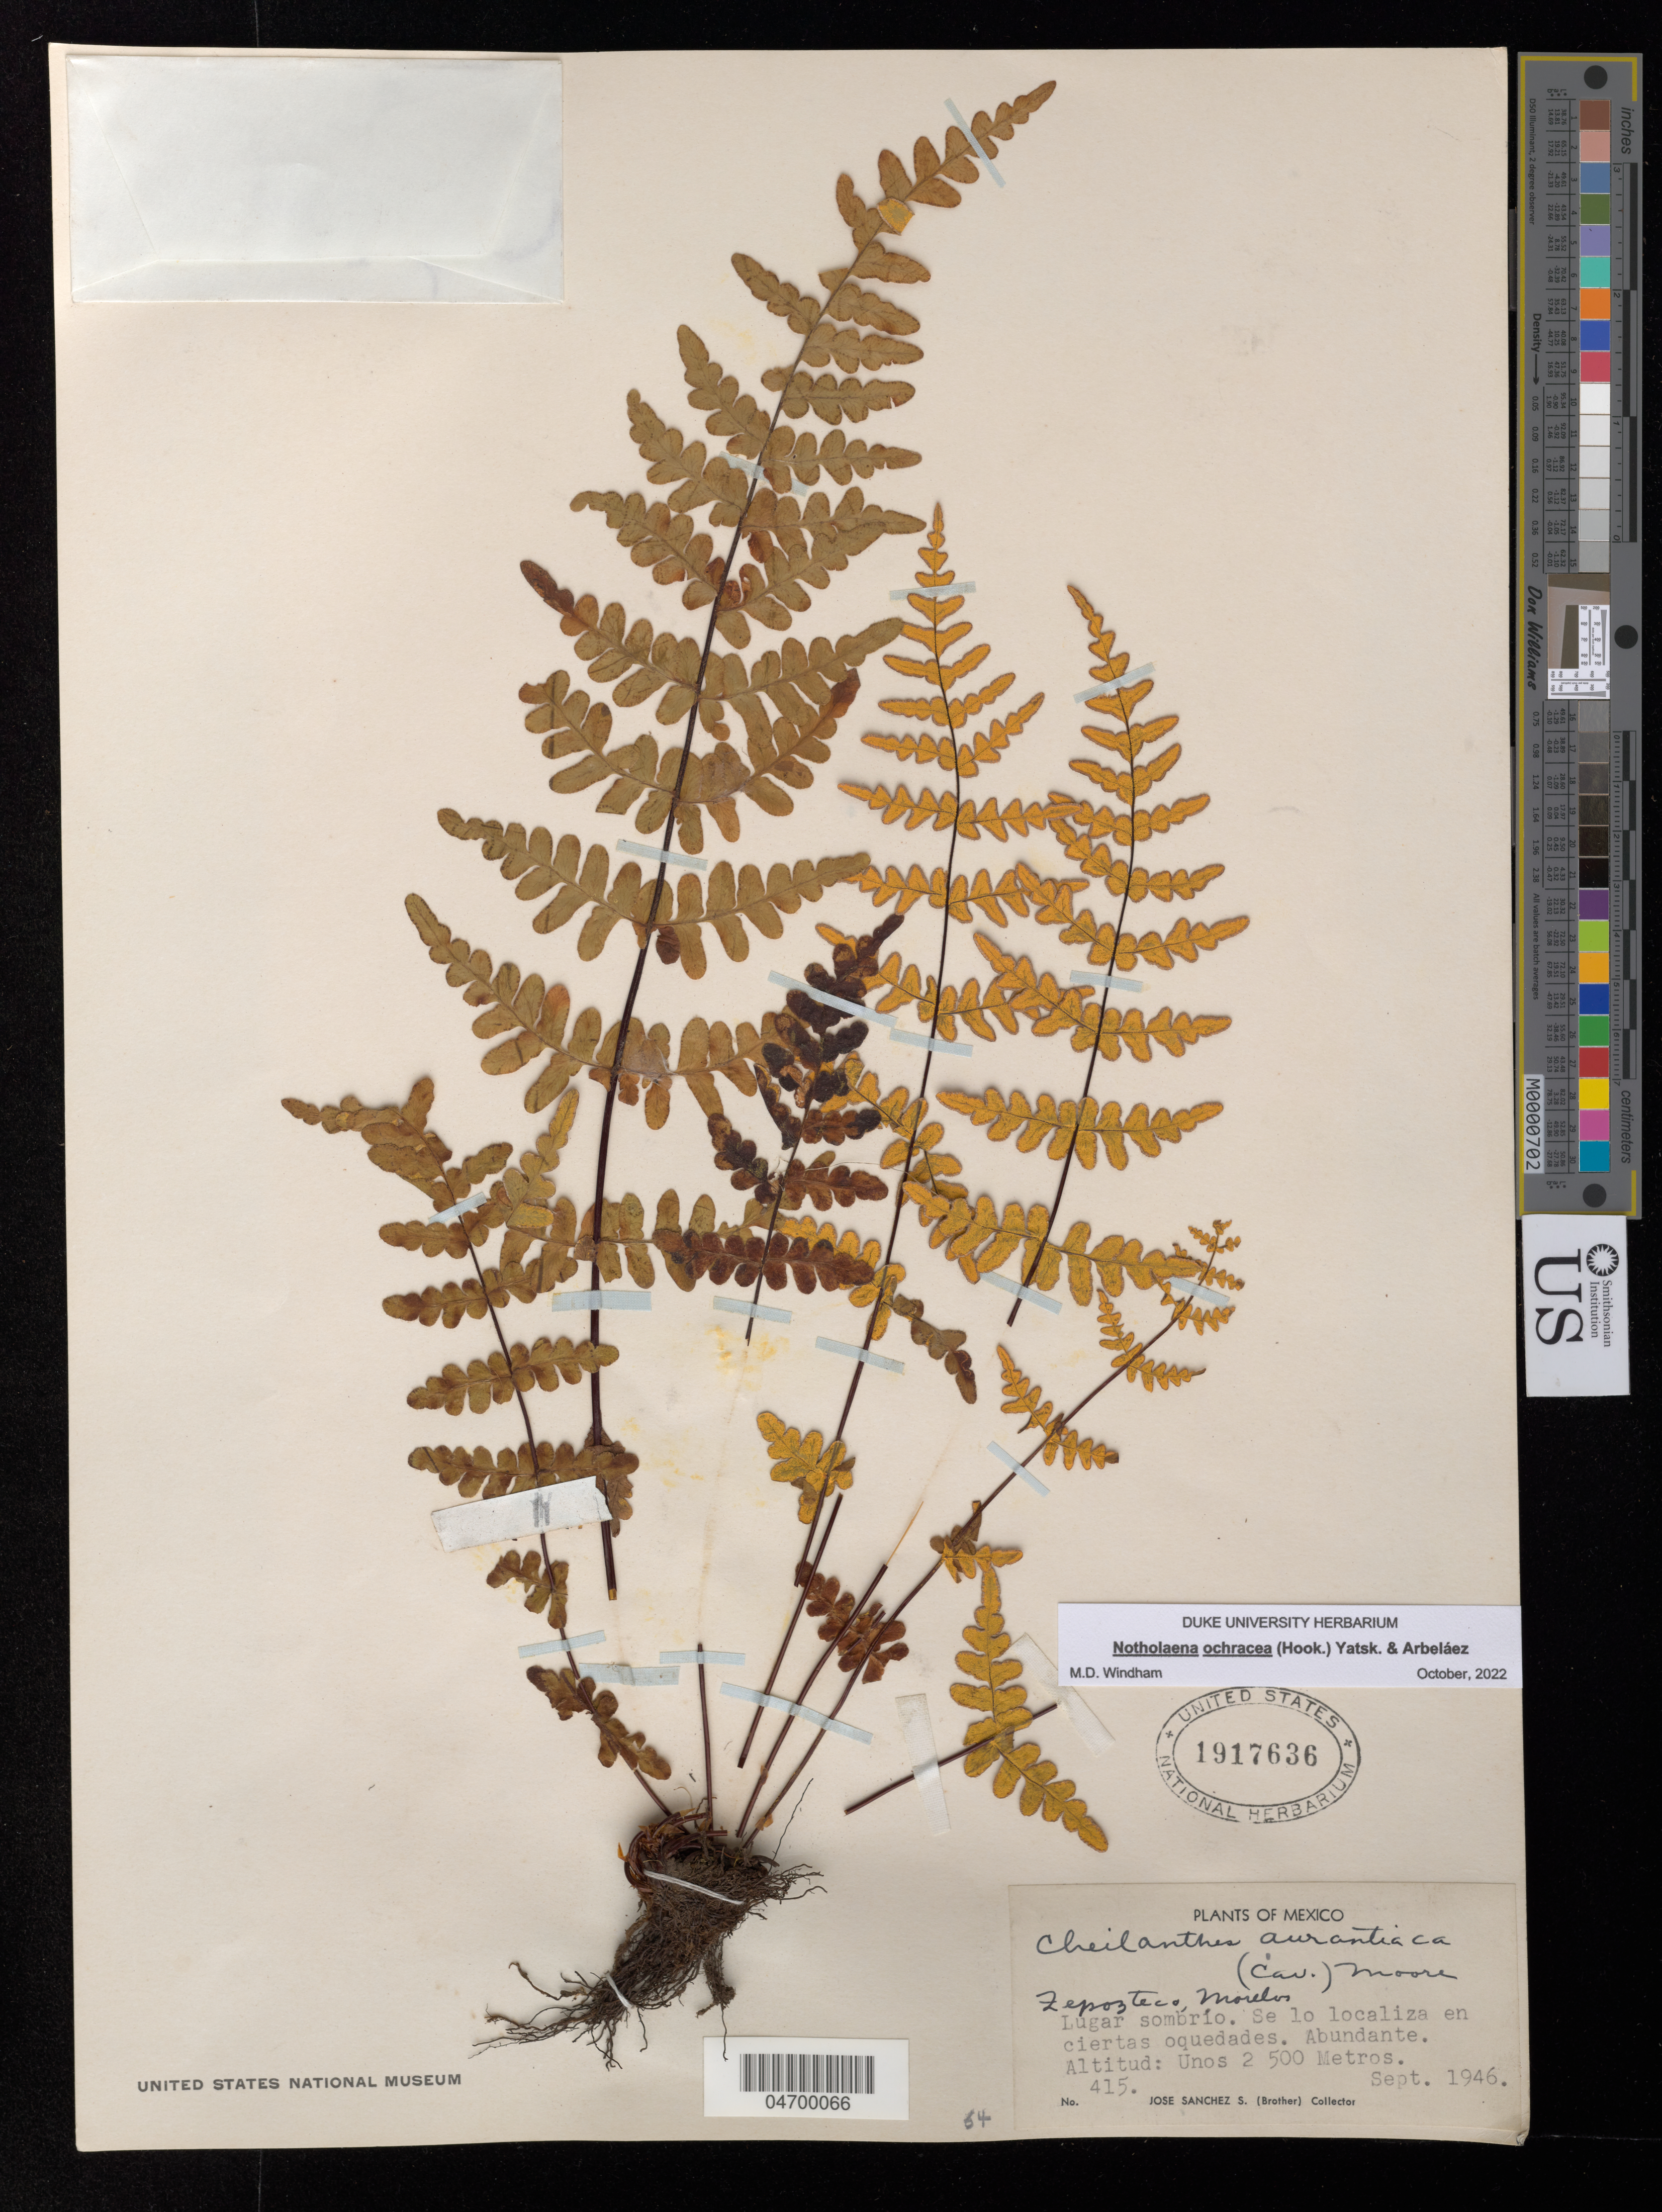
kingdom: Plantae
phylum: Tracheophyta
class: Polypodiopsida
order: Polypodiales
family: Pteridaceae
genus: Notholaena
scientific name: Notholaena ochracea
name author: (Hook.) Yatsk. & Arbaláez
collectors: J. Sanchez S.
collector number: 415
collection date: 1946-09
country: Mexico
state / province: Morelos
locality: Zeposteco. Lugar sombrío. Se lo localiza en ciertas oquedades.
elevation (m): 2500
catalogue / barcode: US 1917636